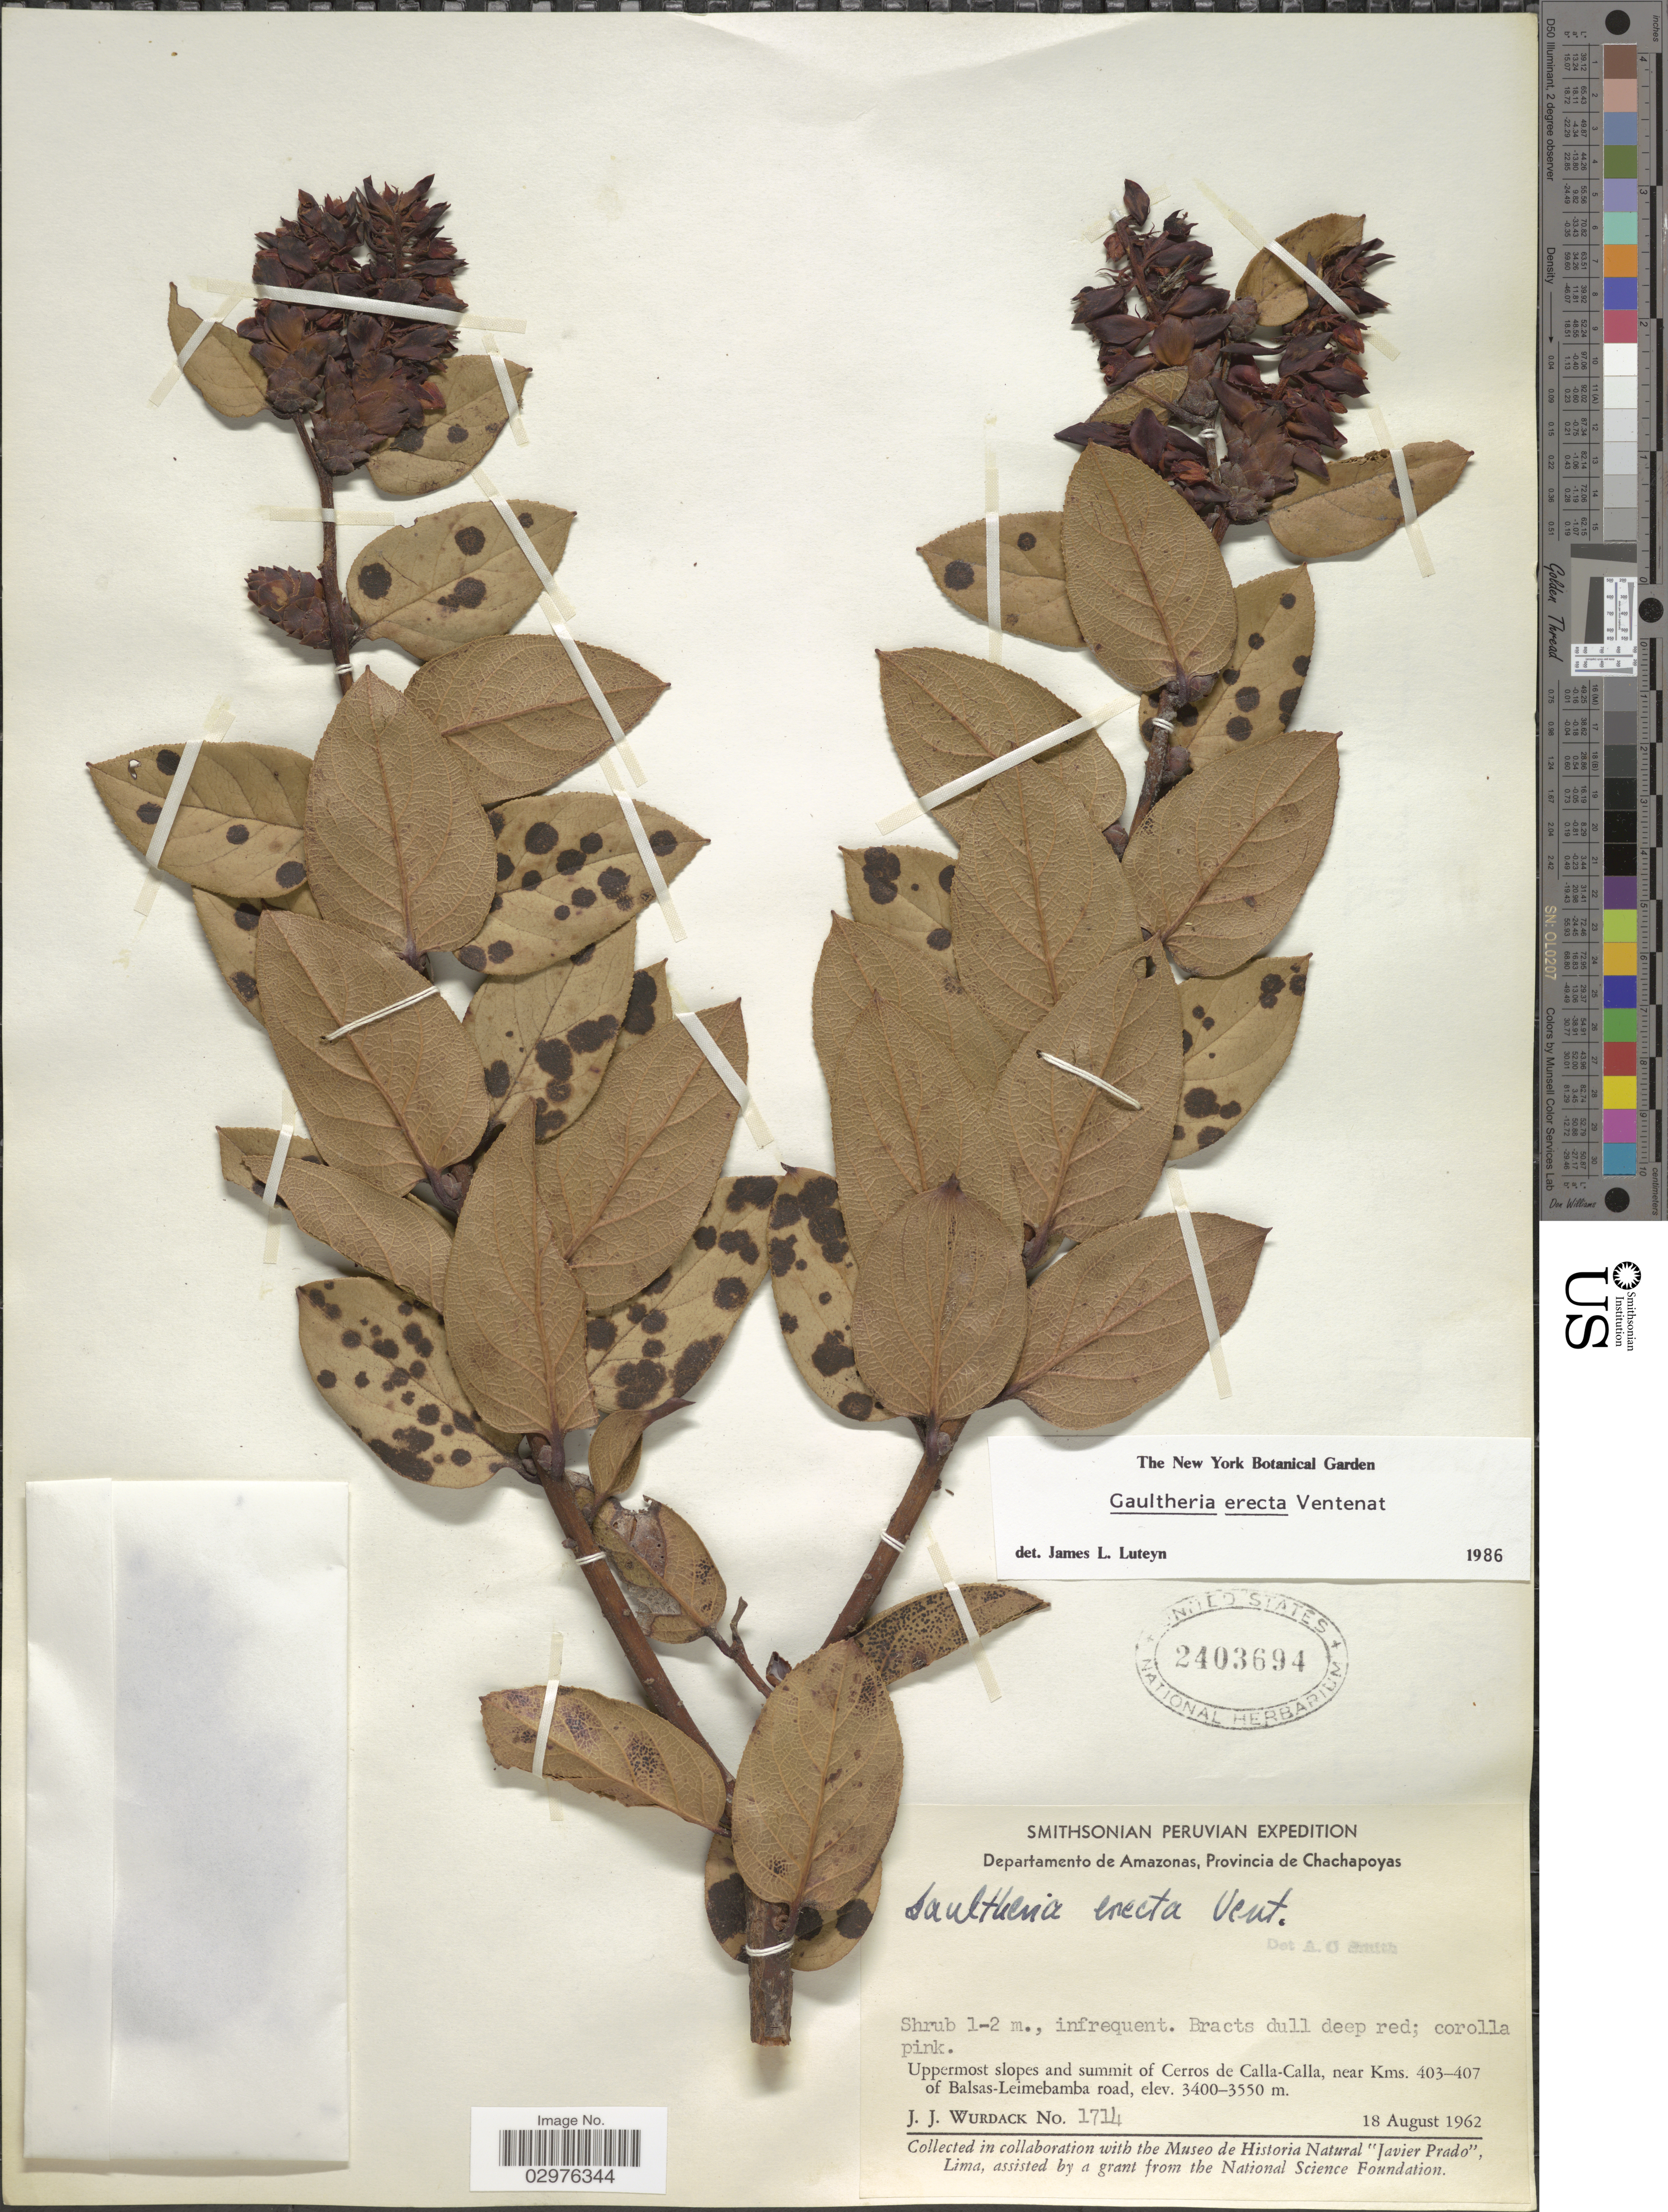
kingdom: Plantae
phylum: Tracheophyta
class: Magnoliopsida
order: Ericales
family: Ericaceae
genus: Gaultheria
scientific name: Gaultheria erecta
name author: Vent.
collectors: J. J. Wurdack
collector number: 1714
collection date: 1962-08-18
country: Peru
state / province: Amazonas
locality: Departamento de Amazonas, Provincia de Chachapoyas. Uppermost slopes and summit of Cerros de Calla-Calla, near Kms. 403-407 of Balsas-Leimebamba road.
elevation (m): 3400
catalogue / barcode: US 2403694